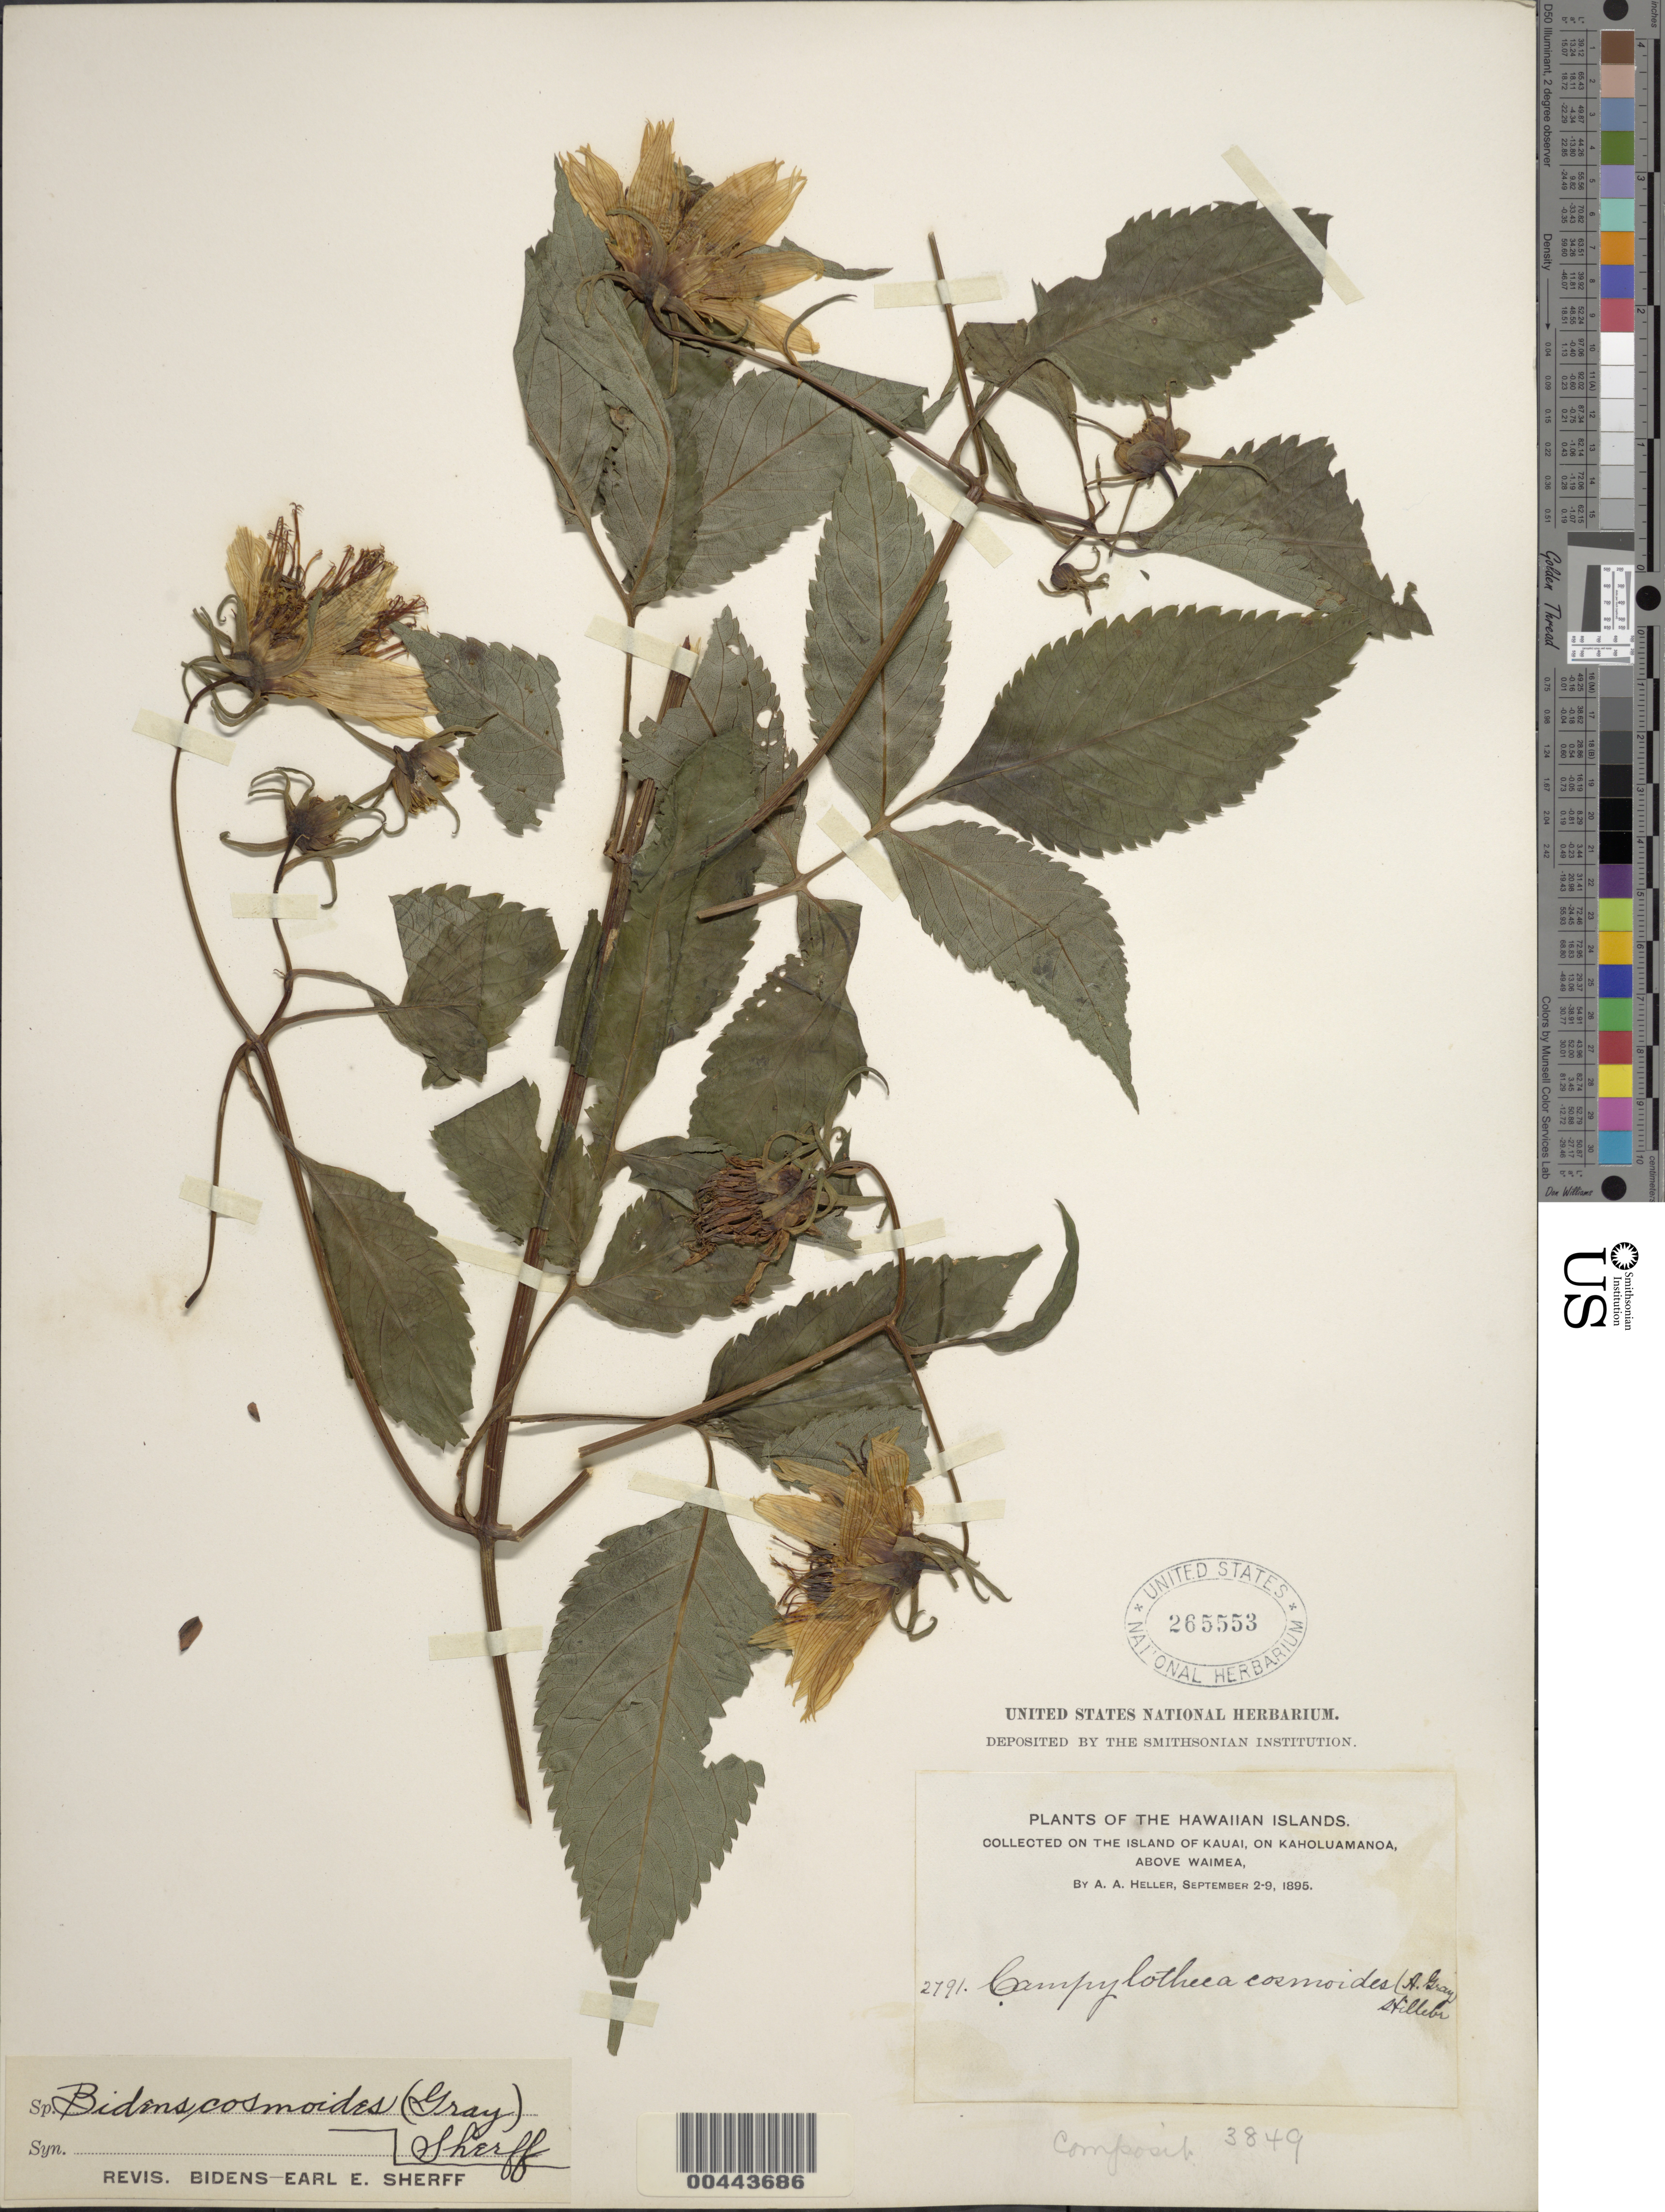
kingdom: Plantae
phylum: Tracheophyta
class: Magnoliopsida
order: Asterales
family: Asteraceae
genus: Bidens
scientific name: Bidens cosmoides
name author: (A. Gray) Sherff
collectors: A. A. Heller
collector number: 2791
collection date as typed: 2 Sep 1895 to 9 Sep 1895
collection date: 1895-09-02/1895-09-09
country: United States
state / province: Hawaii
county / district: Kauai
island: Kaua'i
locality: On Kaholuamanoa, above Waimea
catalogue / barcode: US 265553